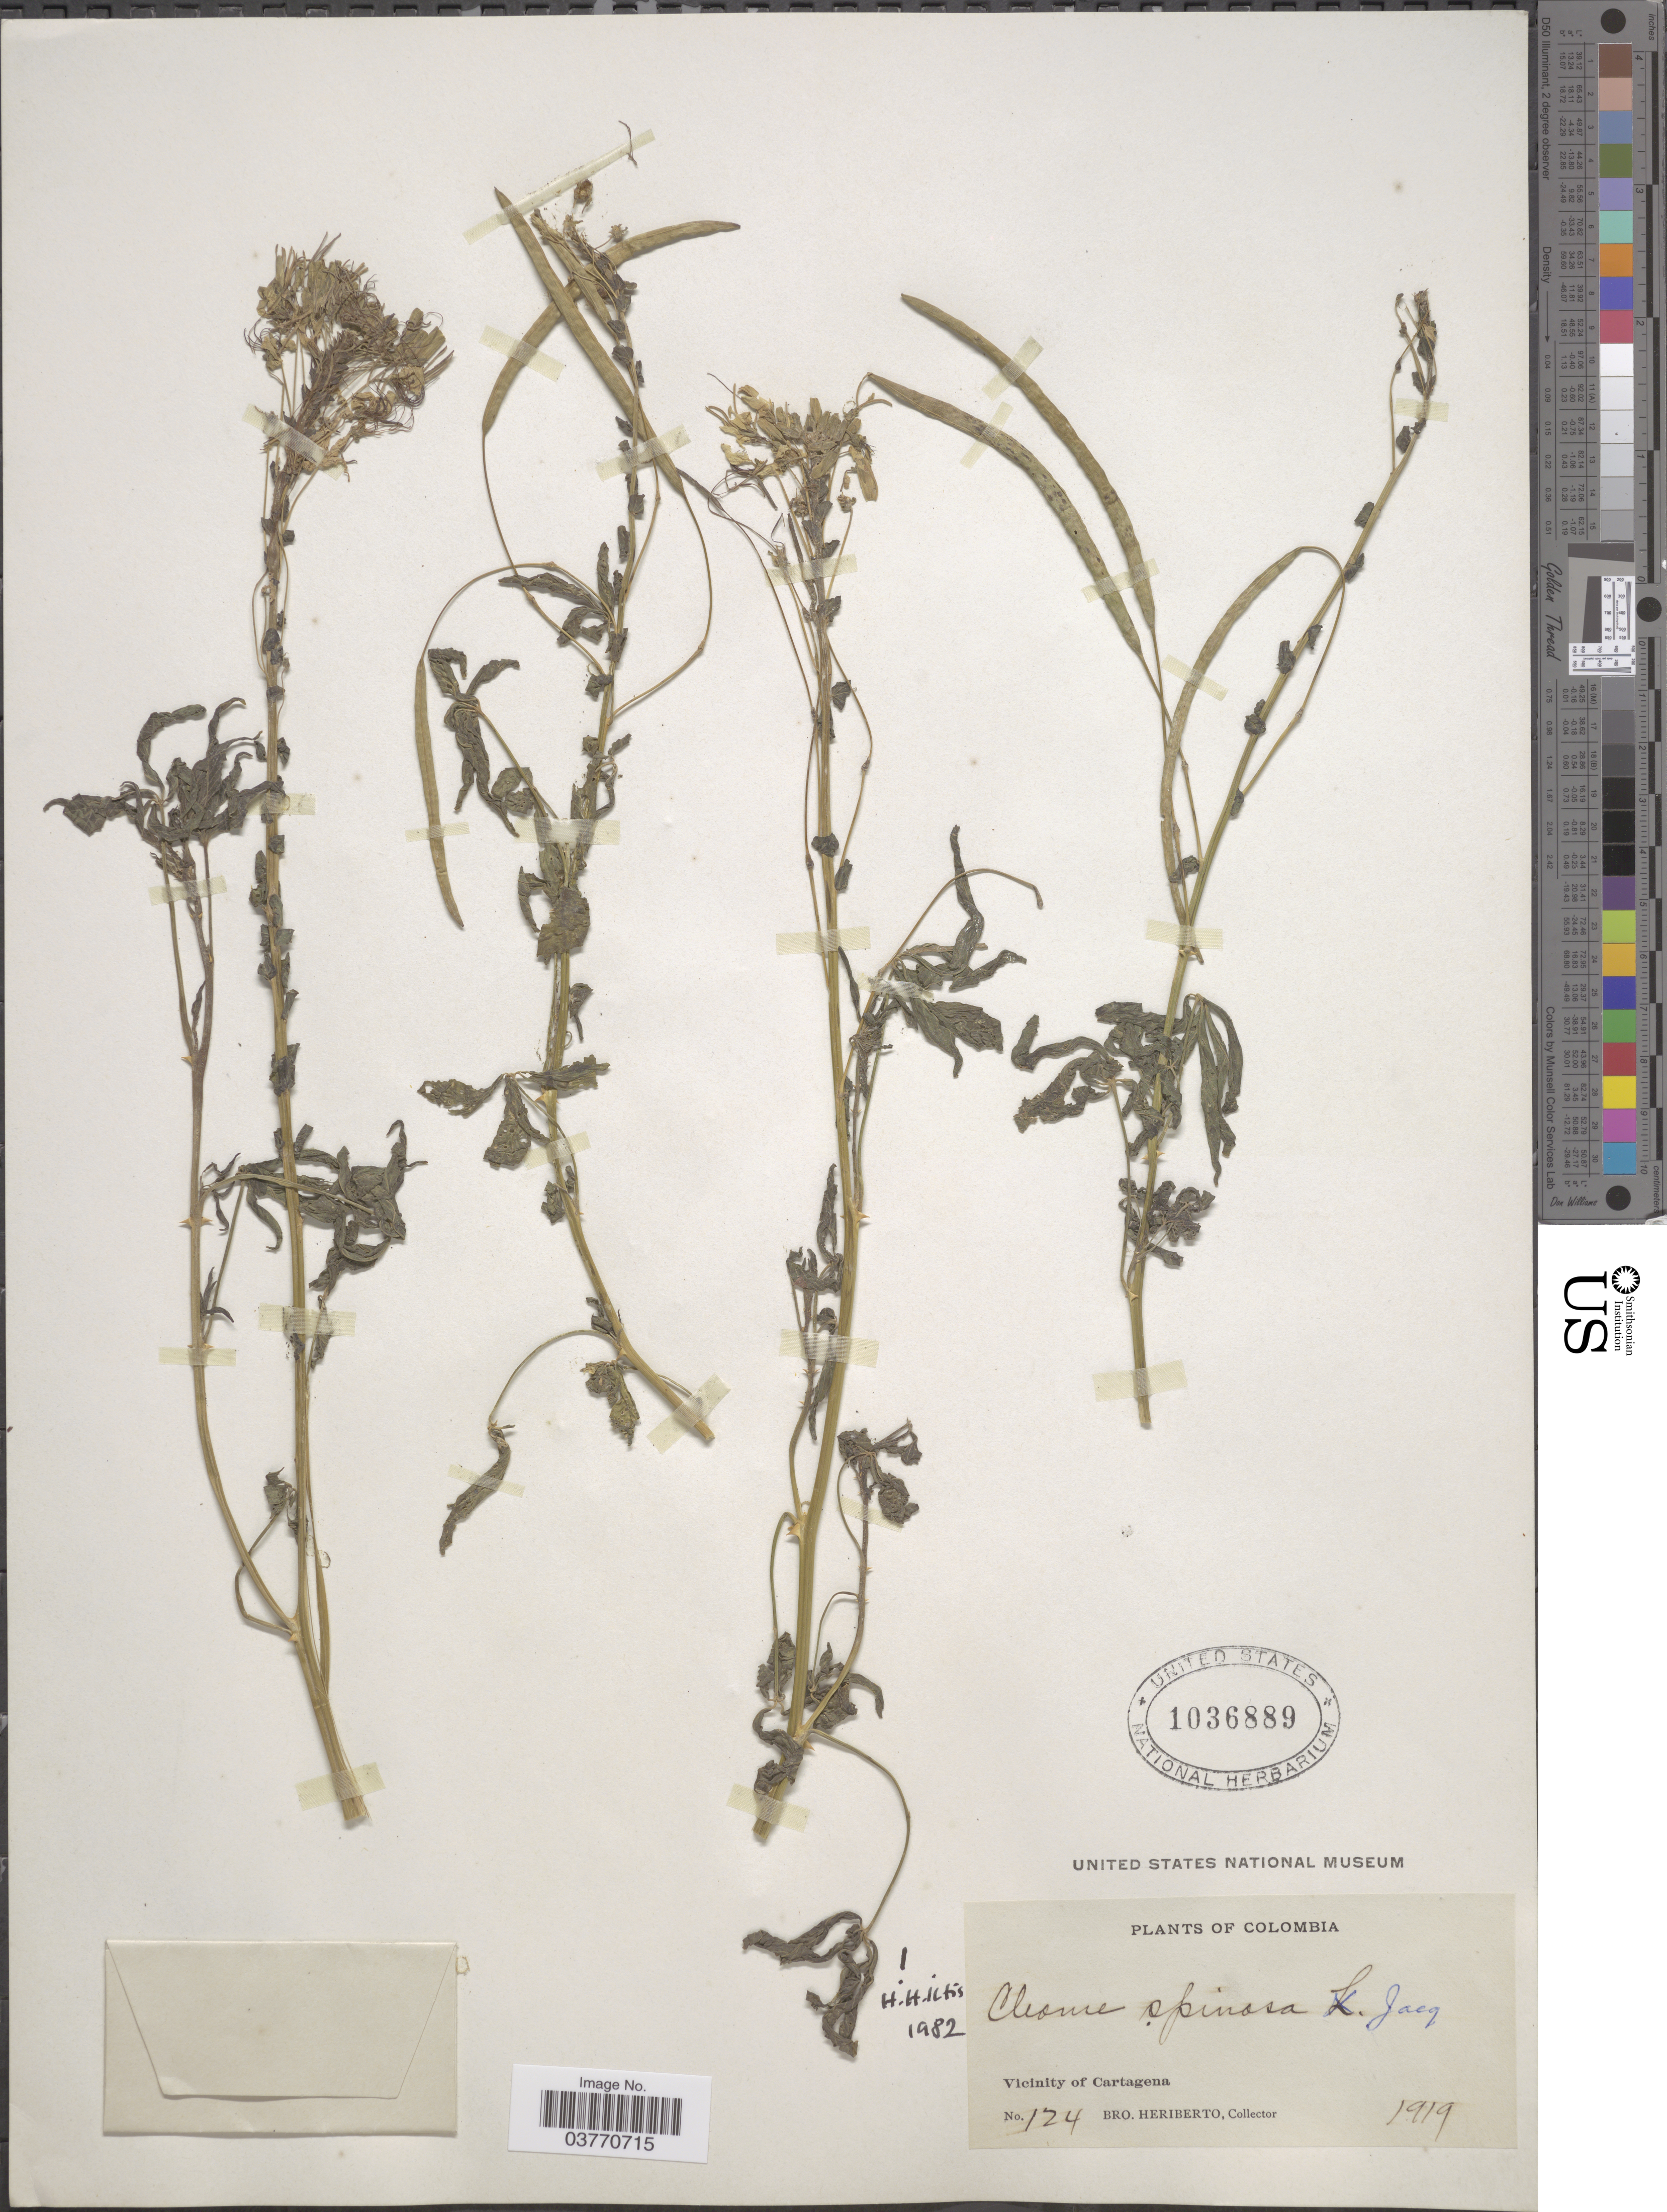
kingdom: Plantae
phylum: Tracheophyta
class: Magnoliopsida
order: Brassicales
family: Cleomaceae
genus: Tarenaya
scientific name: Tarenaya spinosa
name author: (Jacq.) Raf.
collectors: B. Heriberto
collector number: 124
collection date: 1919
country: Colombia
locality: Vicinity of Cartagena.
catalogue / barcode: US 1036889